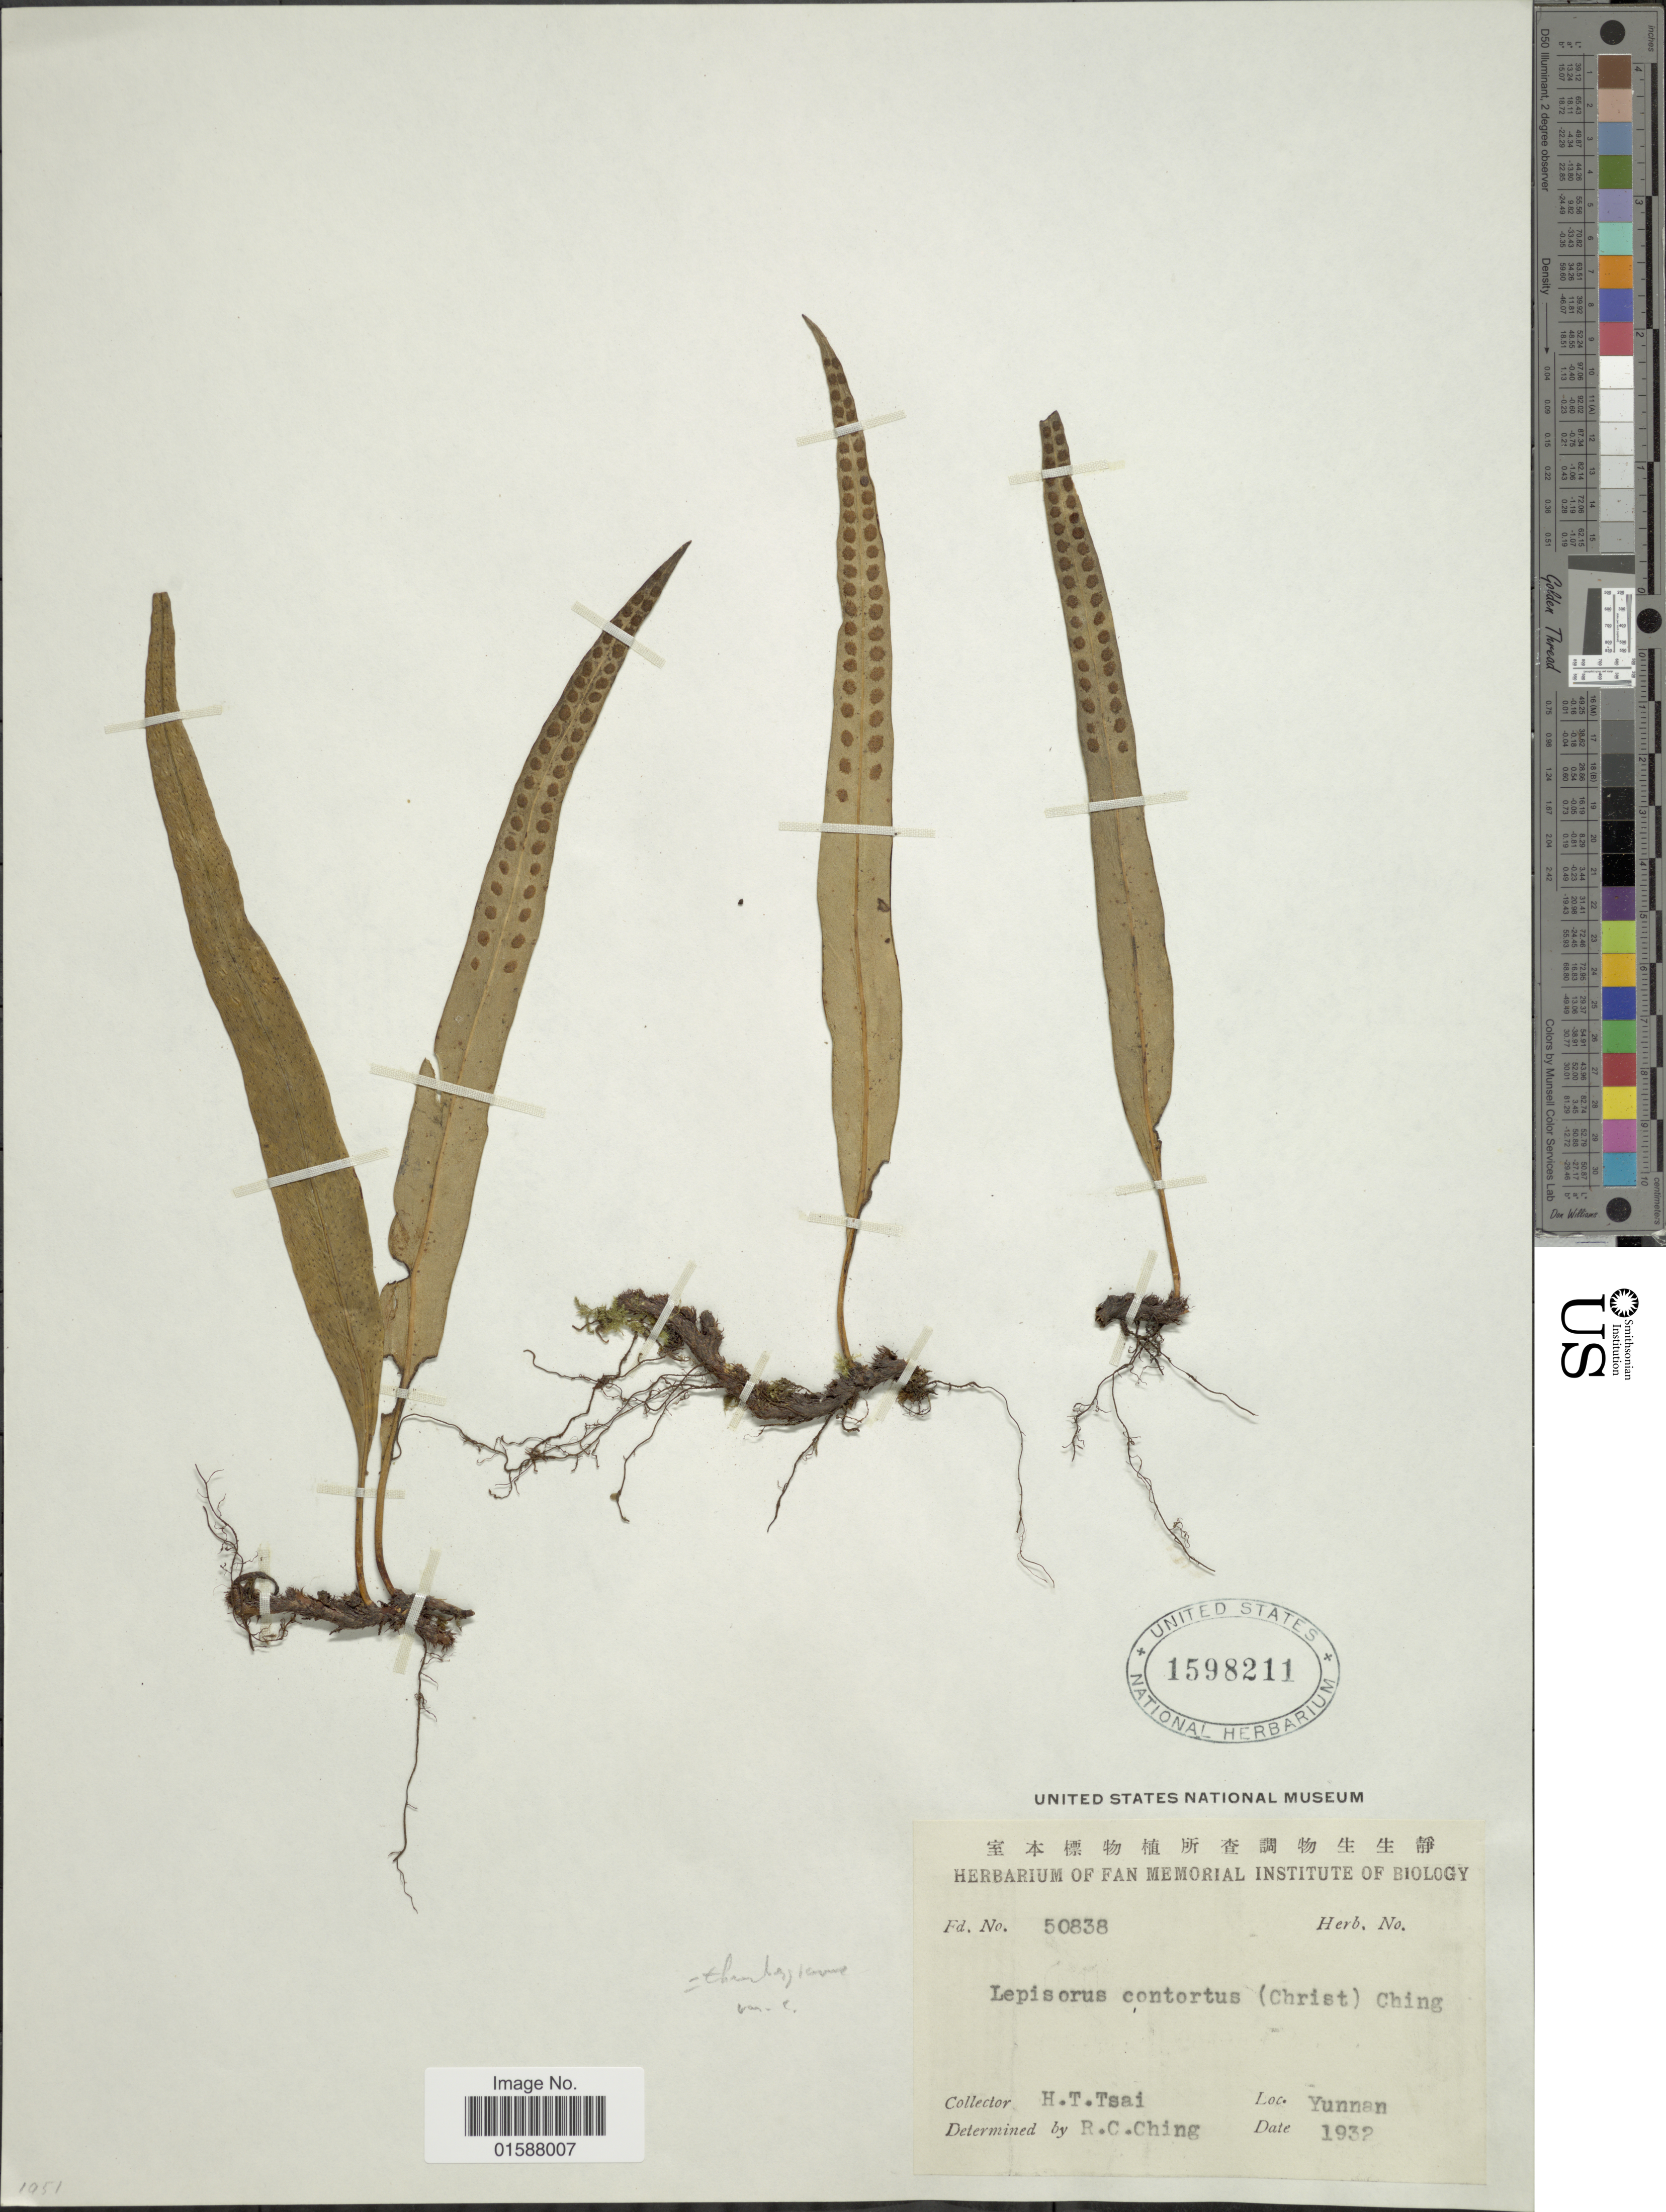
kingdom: Plantae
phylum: Tracheophyta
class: Polypodiopsida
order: Polypodiales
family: Polypodiaceae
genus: Lepisorus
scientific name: Lepisorus thunbergianus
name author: (Kaulf.) Ching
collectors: H. Tsai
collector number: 50838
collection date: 1932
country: China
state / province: Yunnan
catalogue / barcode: US 1598211